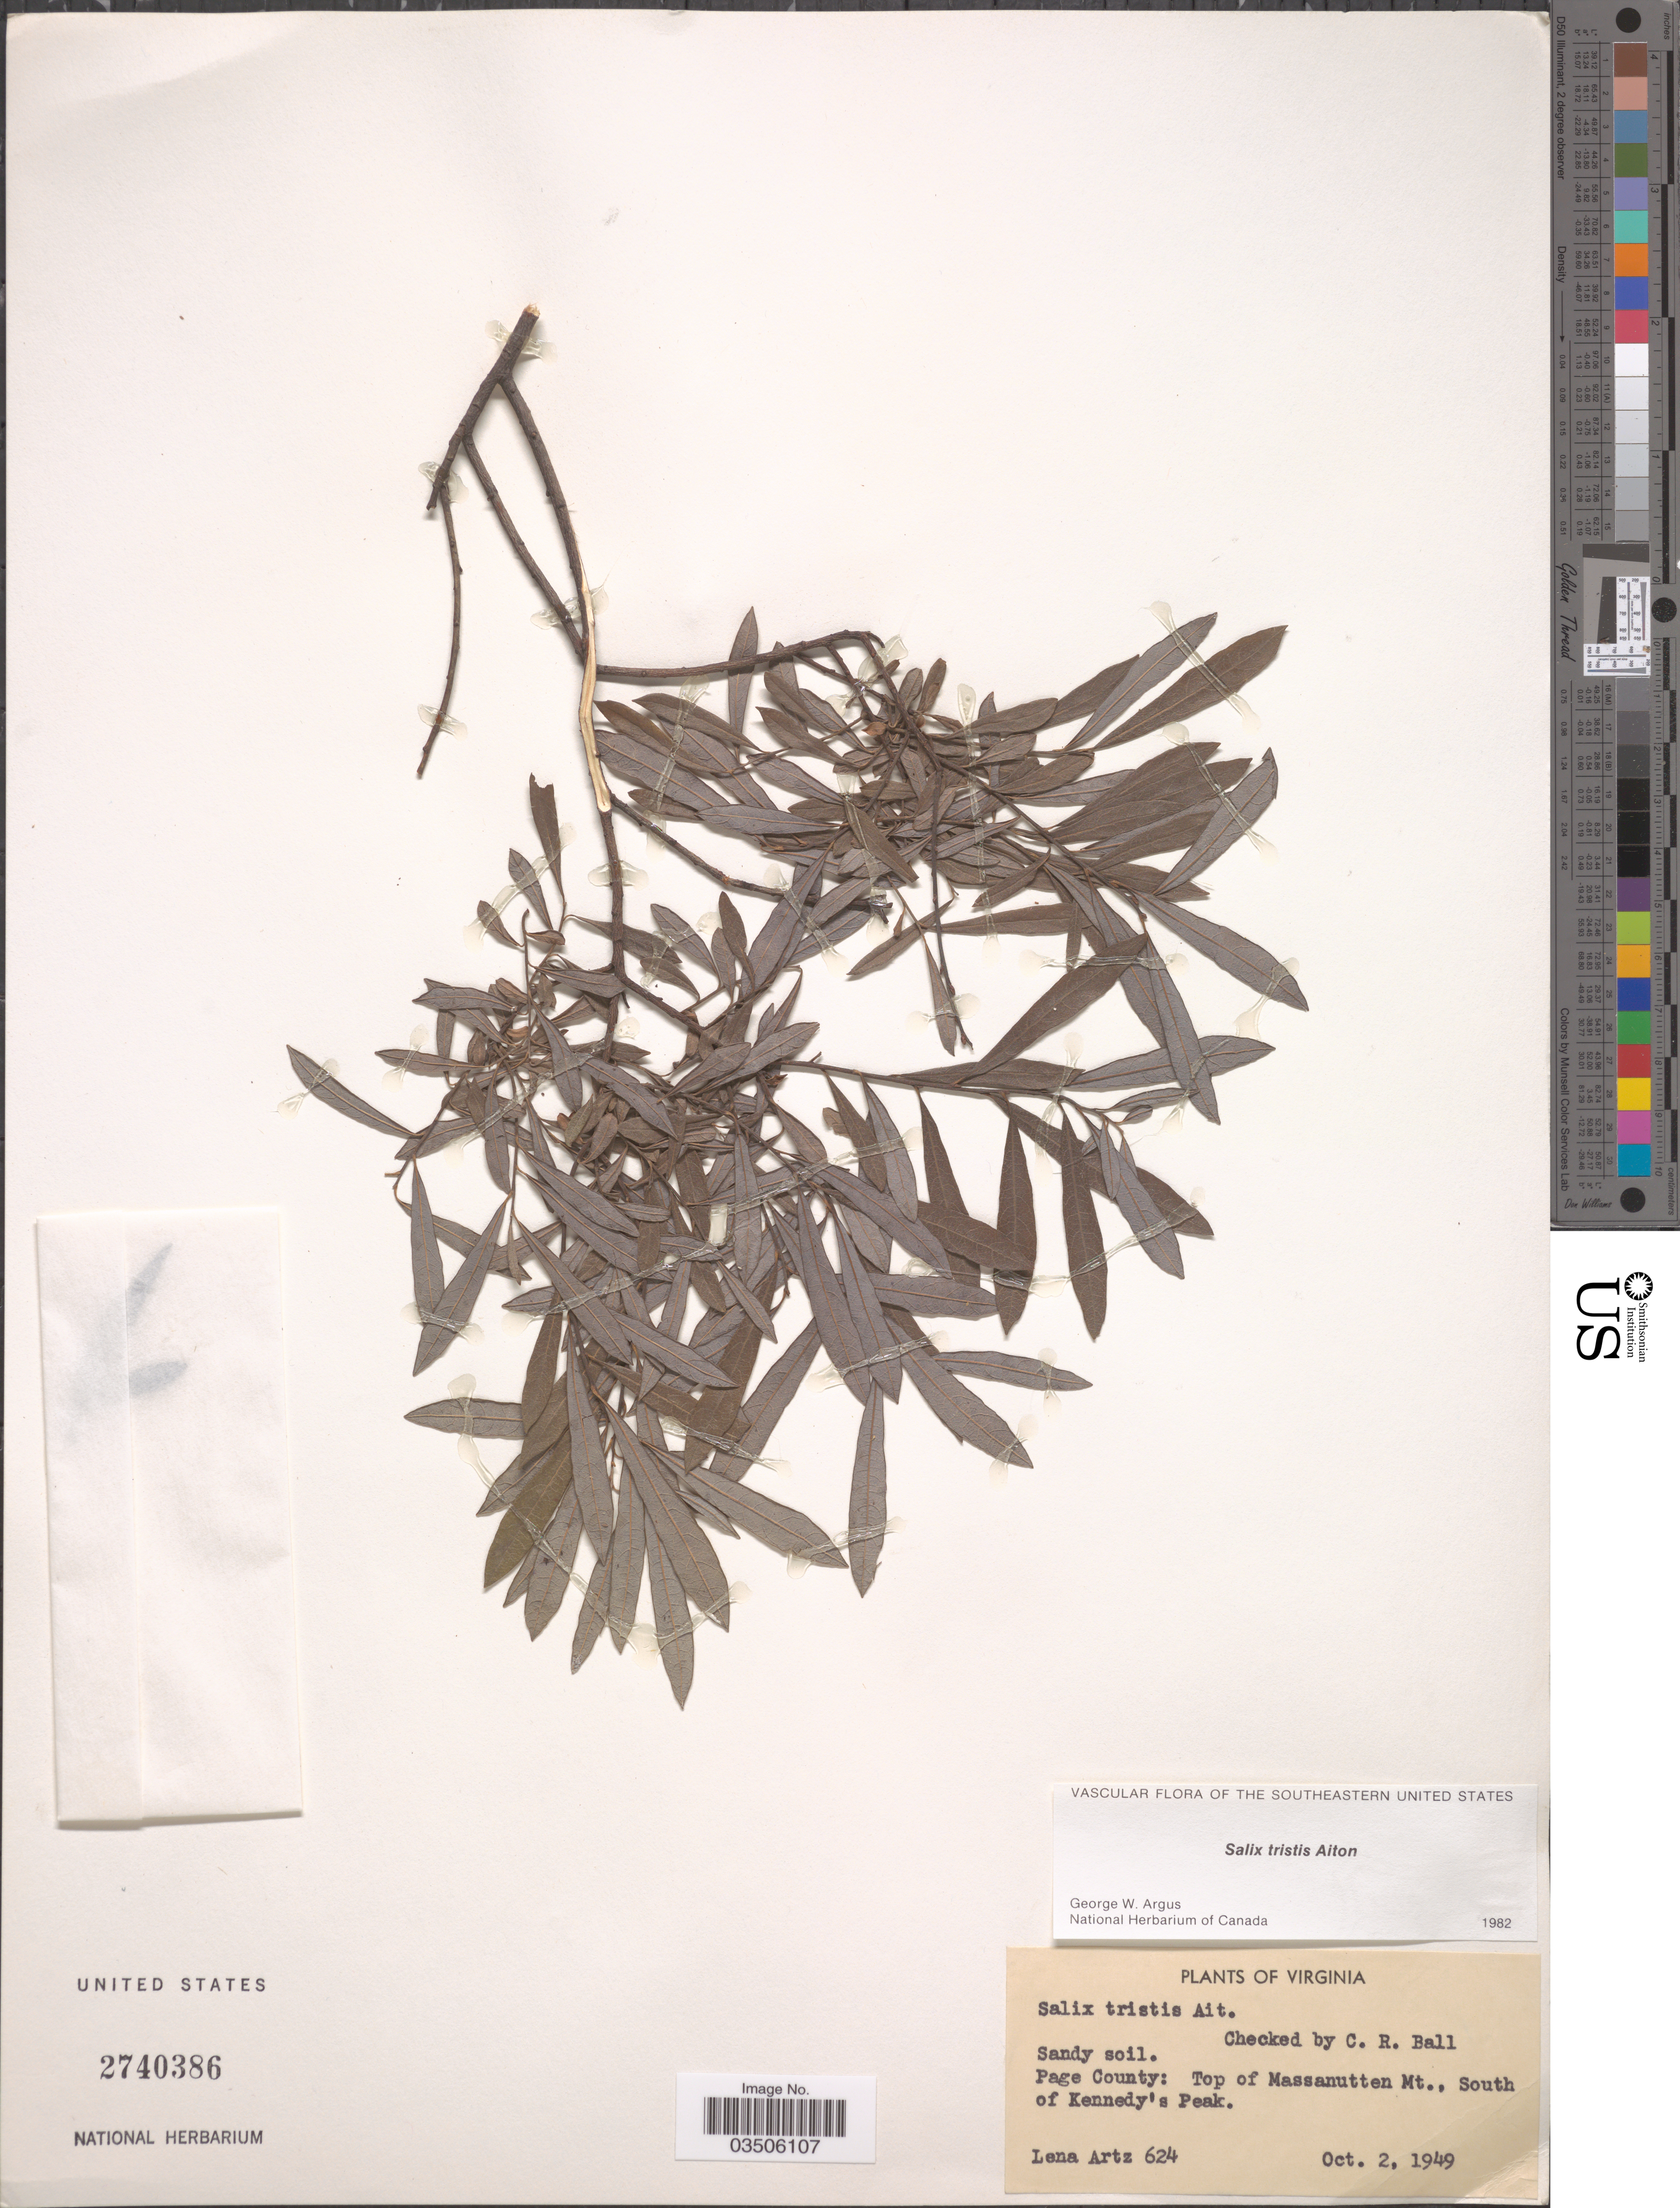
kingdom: Plantae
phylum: Tracheophyta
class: Magnoliopsida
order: Malpighiales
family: Salicaceae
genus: Salix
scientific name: Salix tristis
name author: Aiton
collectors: L. Artz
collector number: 624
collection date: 1949-10-02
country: United States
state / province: Virginia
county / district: Page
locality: Top of Massanutten Mt., South of Kennedy's Peak.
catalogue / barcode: US 2740386